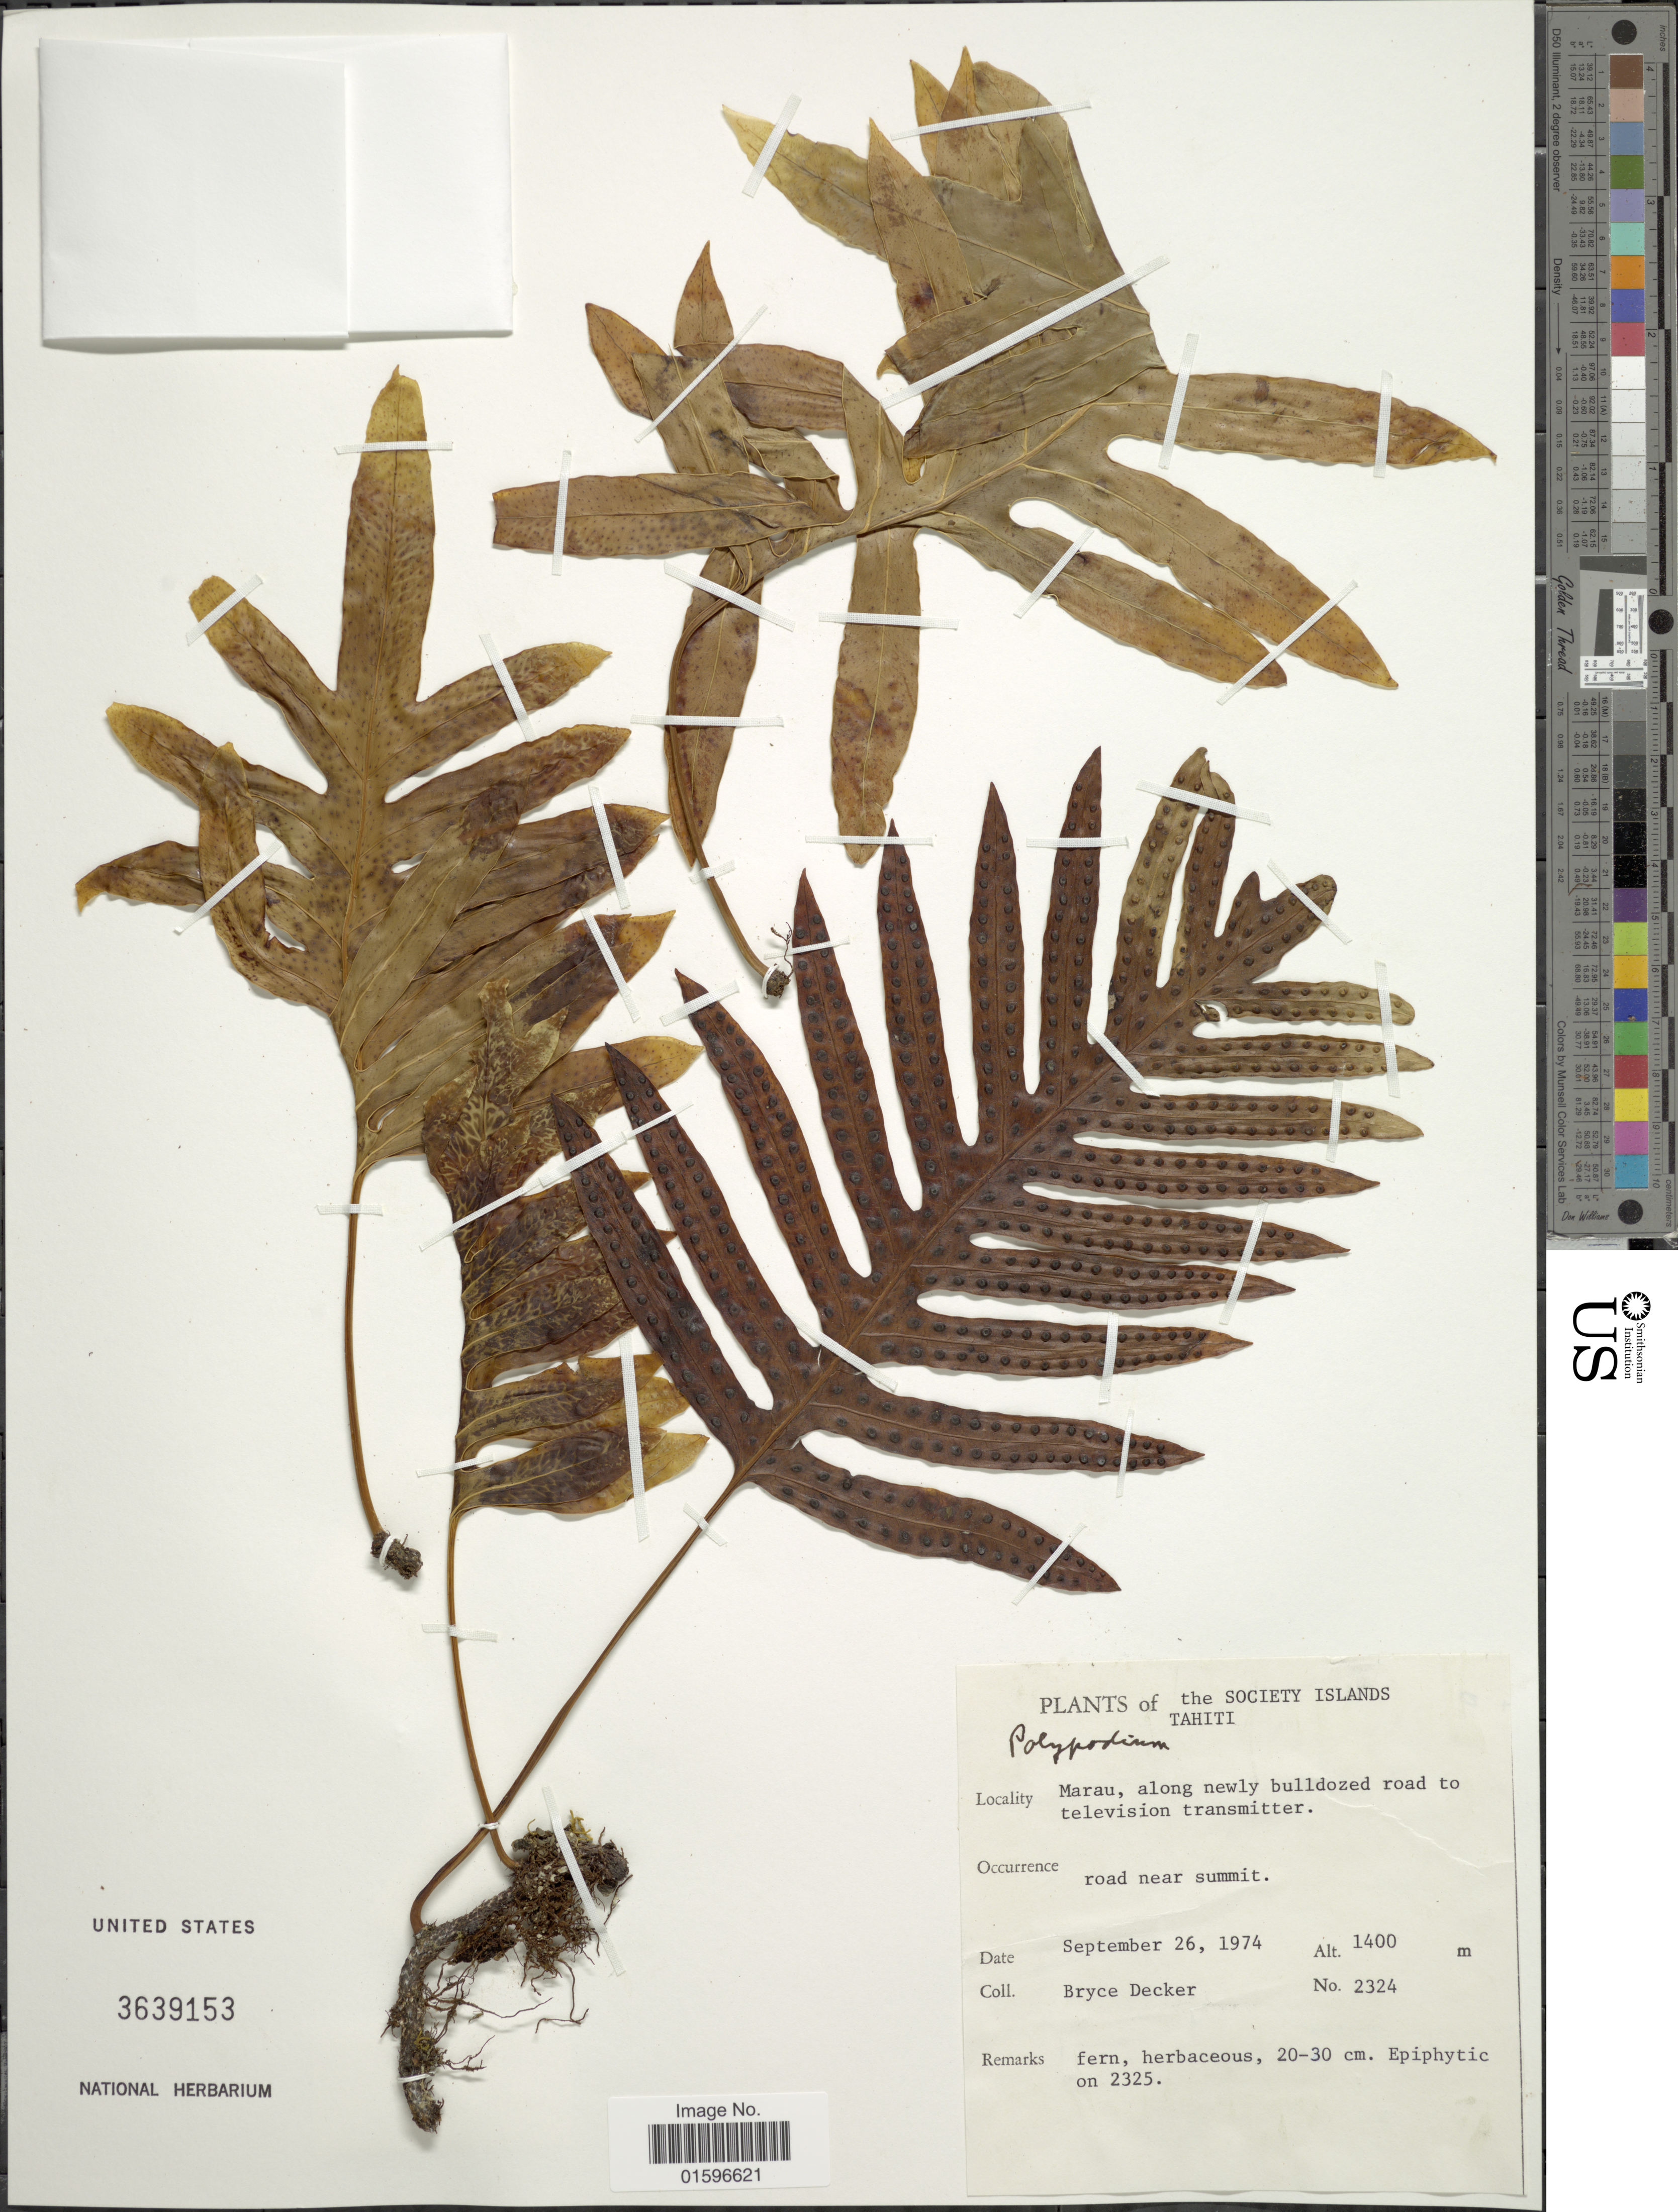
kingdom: Plantae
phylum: Tracheophyta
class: Polypodiopsida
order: Polypodiales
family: Polypodiaceae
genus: Microsorum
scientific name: Microsorum parksii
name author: (Copel.) Copel.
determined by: Florence, J.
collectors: B. G. Decker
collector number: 2324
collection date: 1974-09-26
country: French Polynesia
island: Tahiti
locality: Society Islands, Tahiti, Marau, along newly bulldozed road to television transmitter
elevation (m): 1400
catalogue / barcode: US 2639153